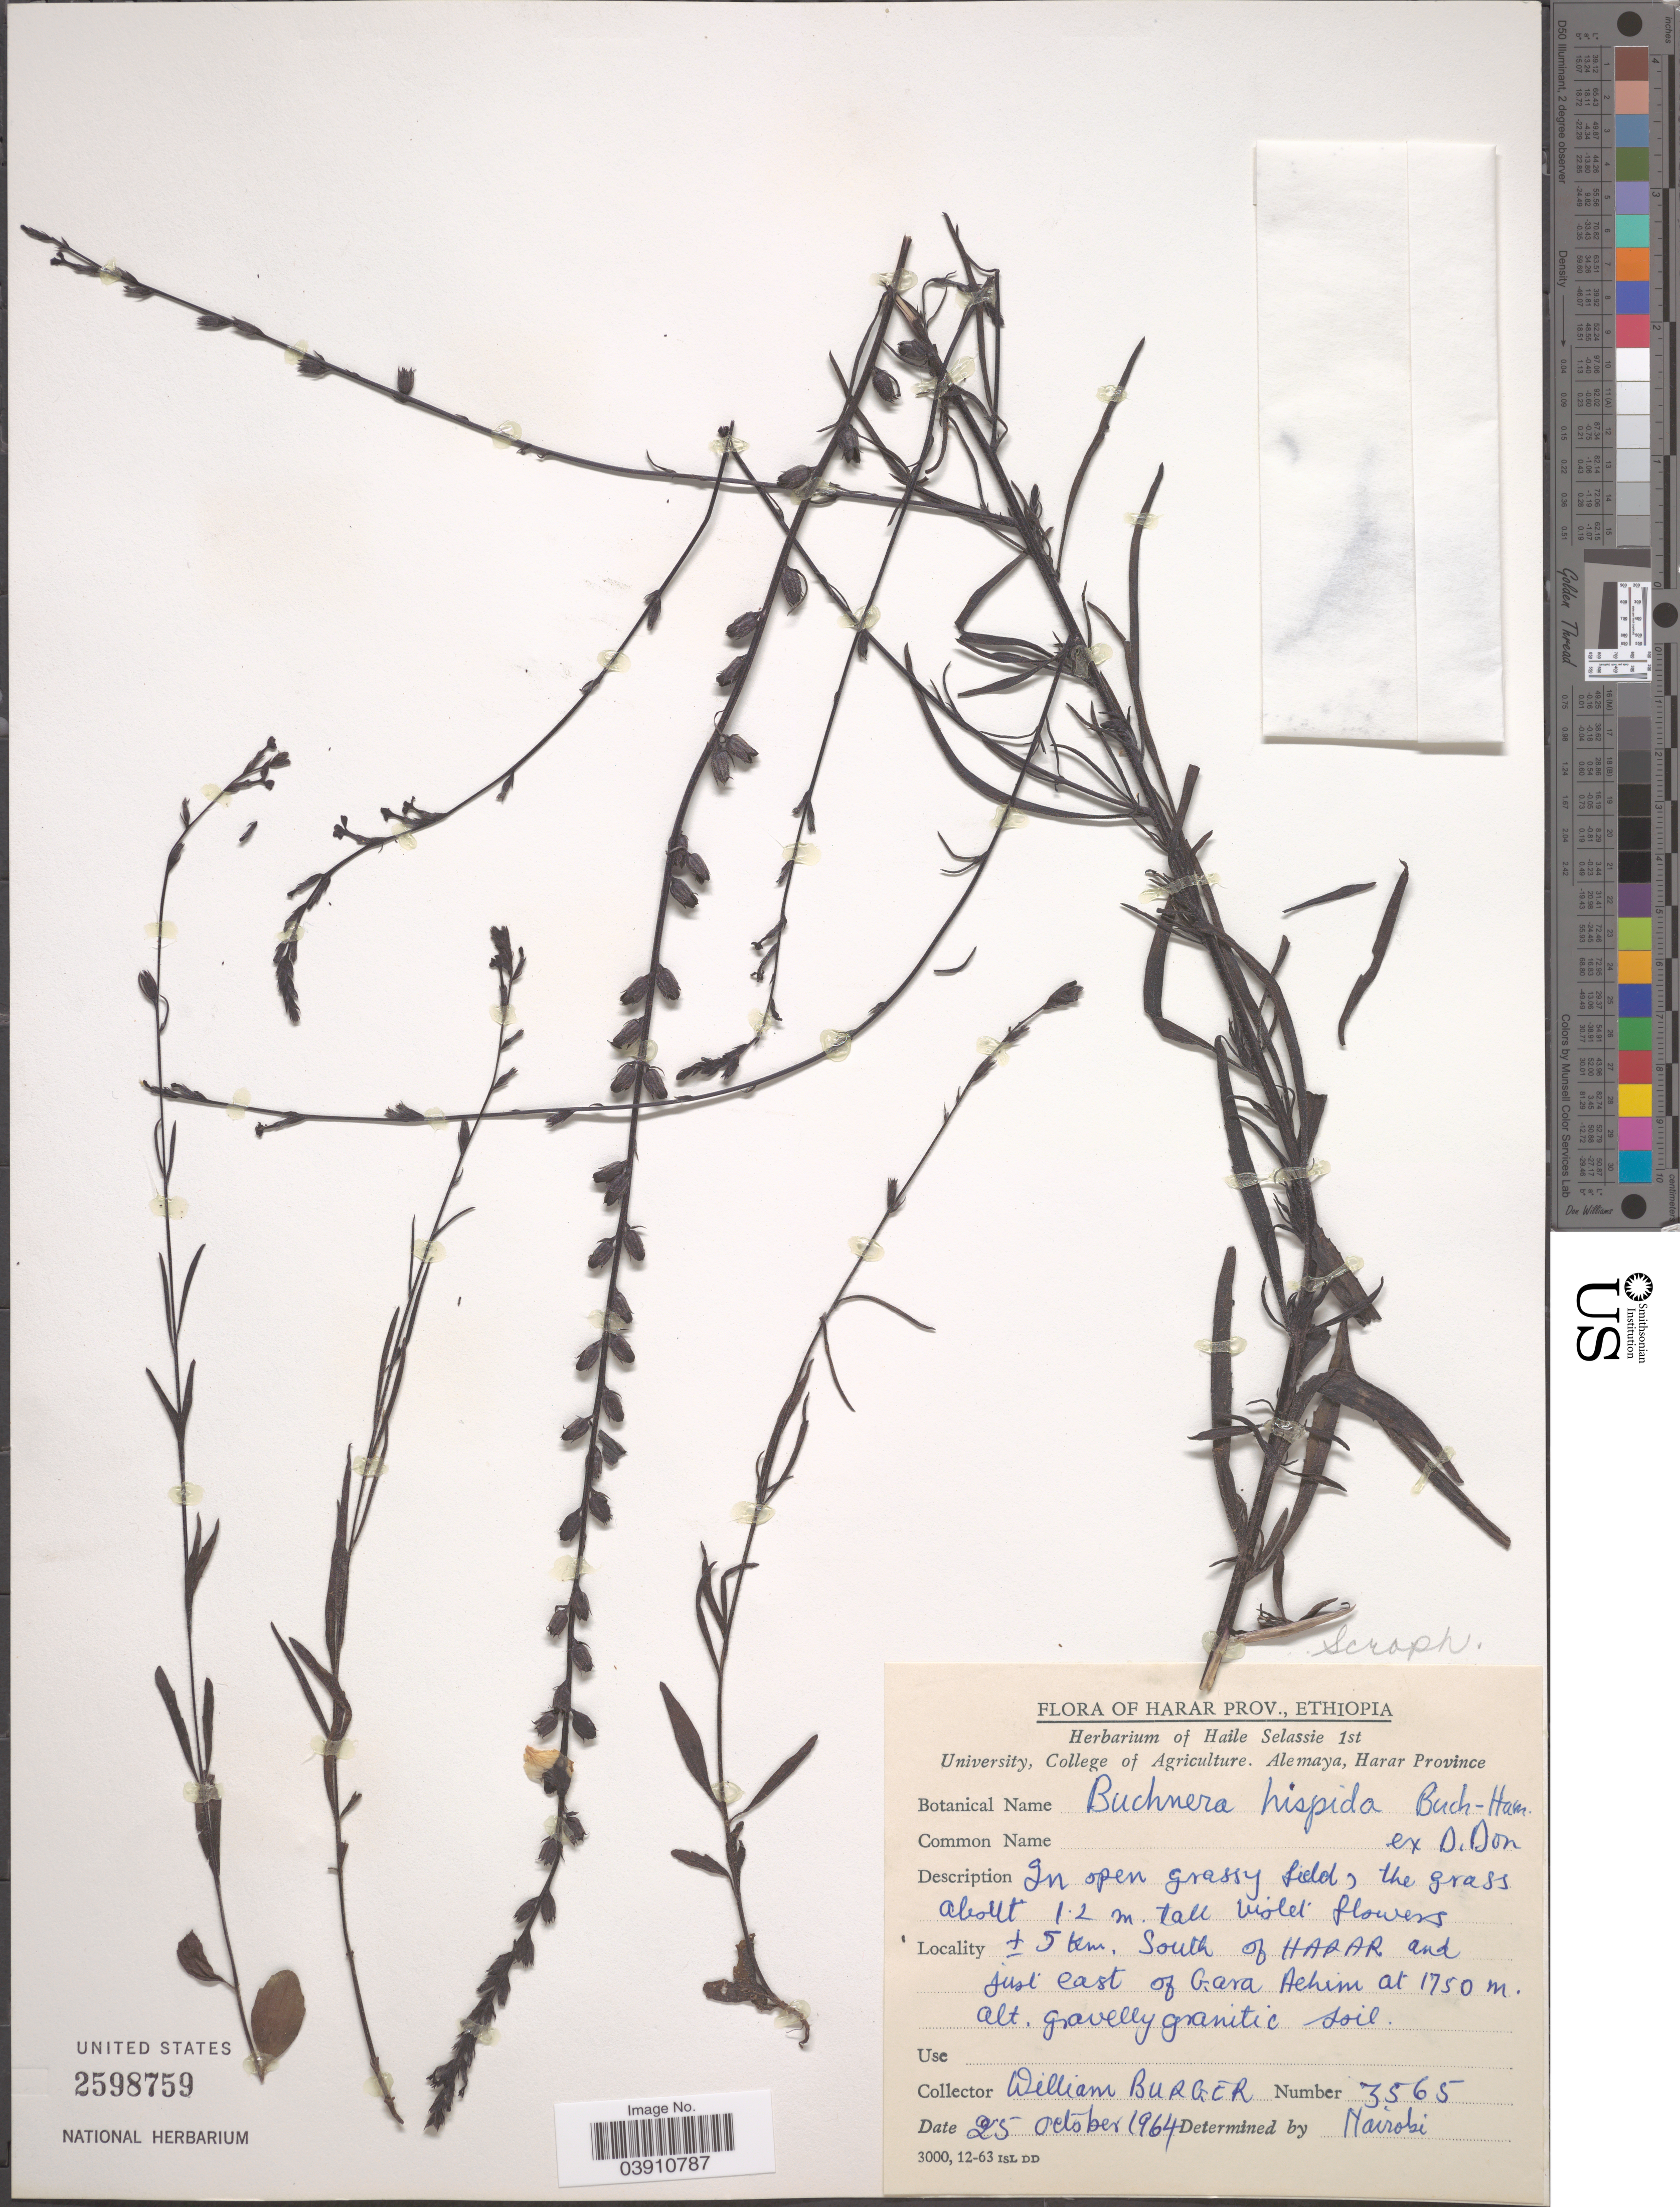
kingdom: Plantae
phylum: Tracheophyta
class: Magnoliopsida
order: Lamiales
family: Orobanchaceae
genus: Buchnera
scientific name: Buchnera hispida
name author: Buch.-Ham. ex D. Don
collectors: W. Burger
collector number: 3565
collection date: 1964-10-25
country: Ethiopia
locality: Harar Prov. ± 5 km. South of Harar and just east of Gara Achim.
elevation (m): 1750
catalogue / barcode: US 2598759